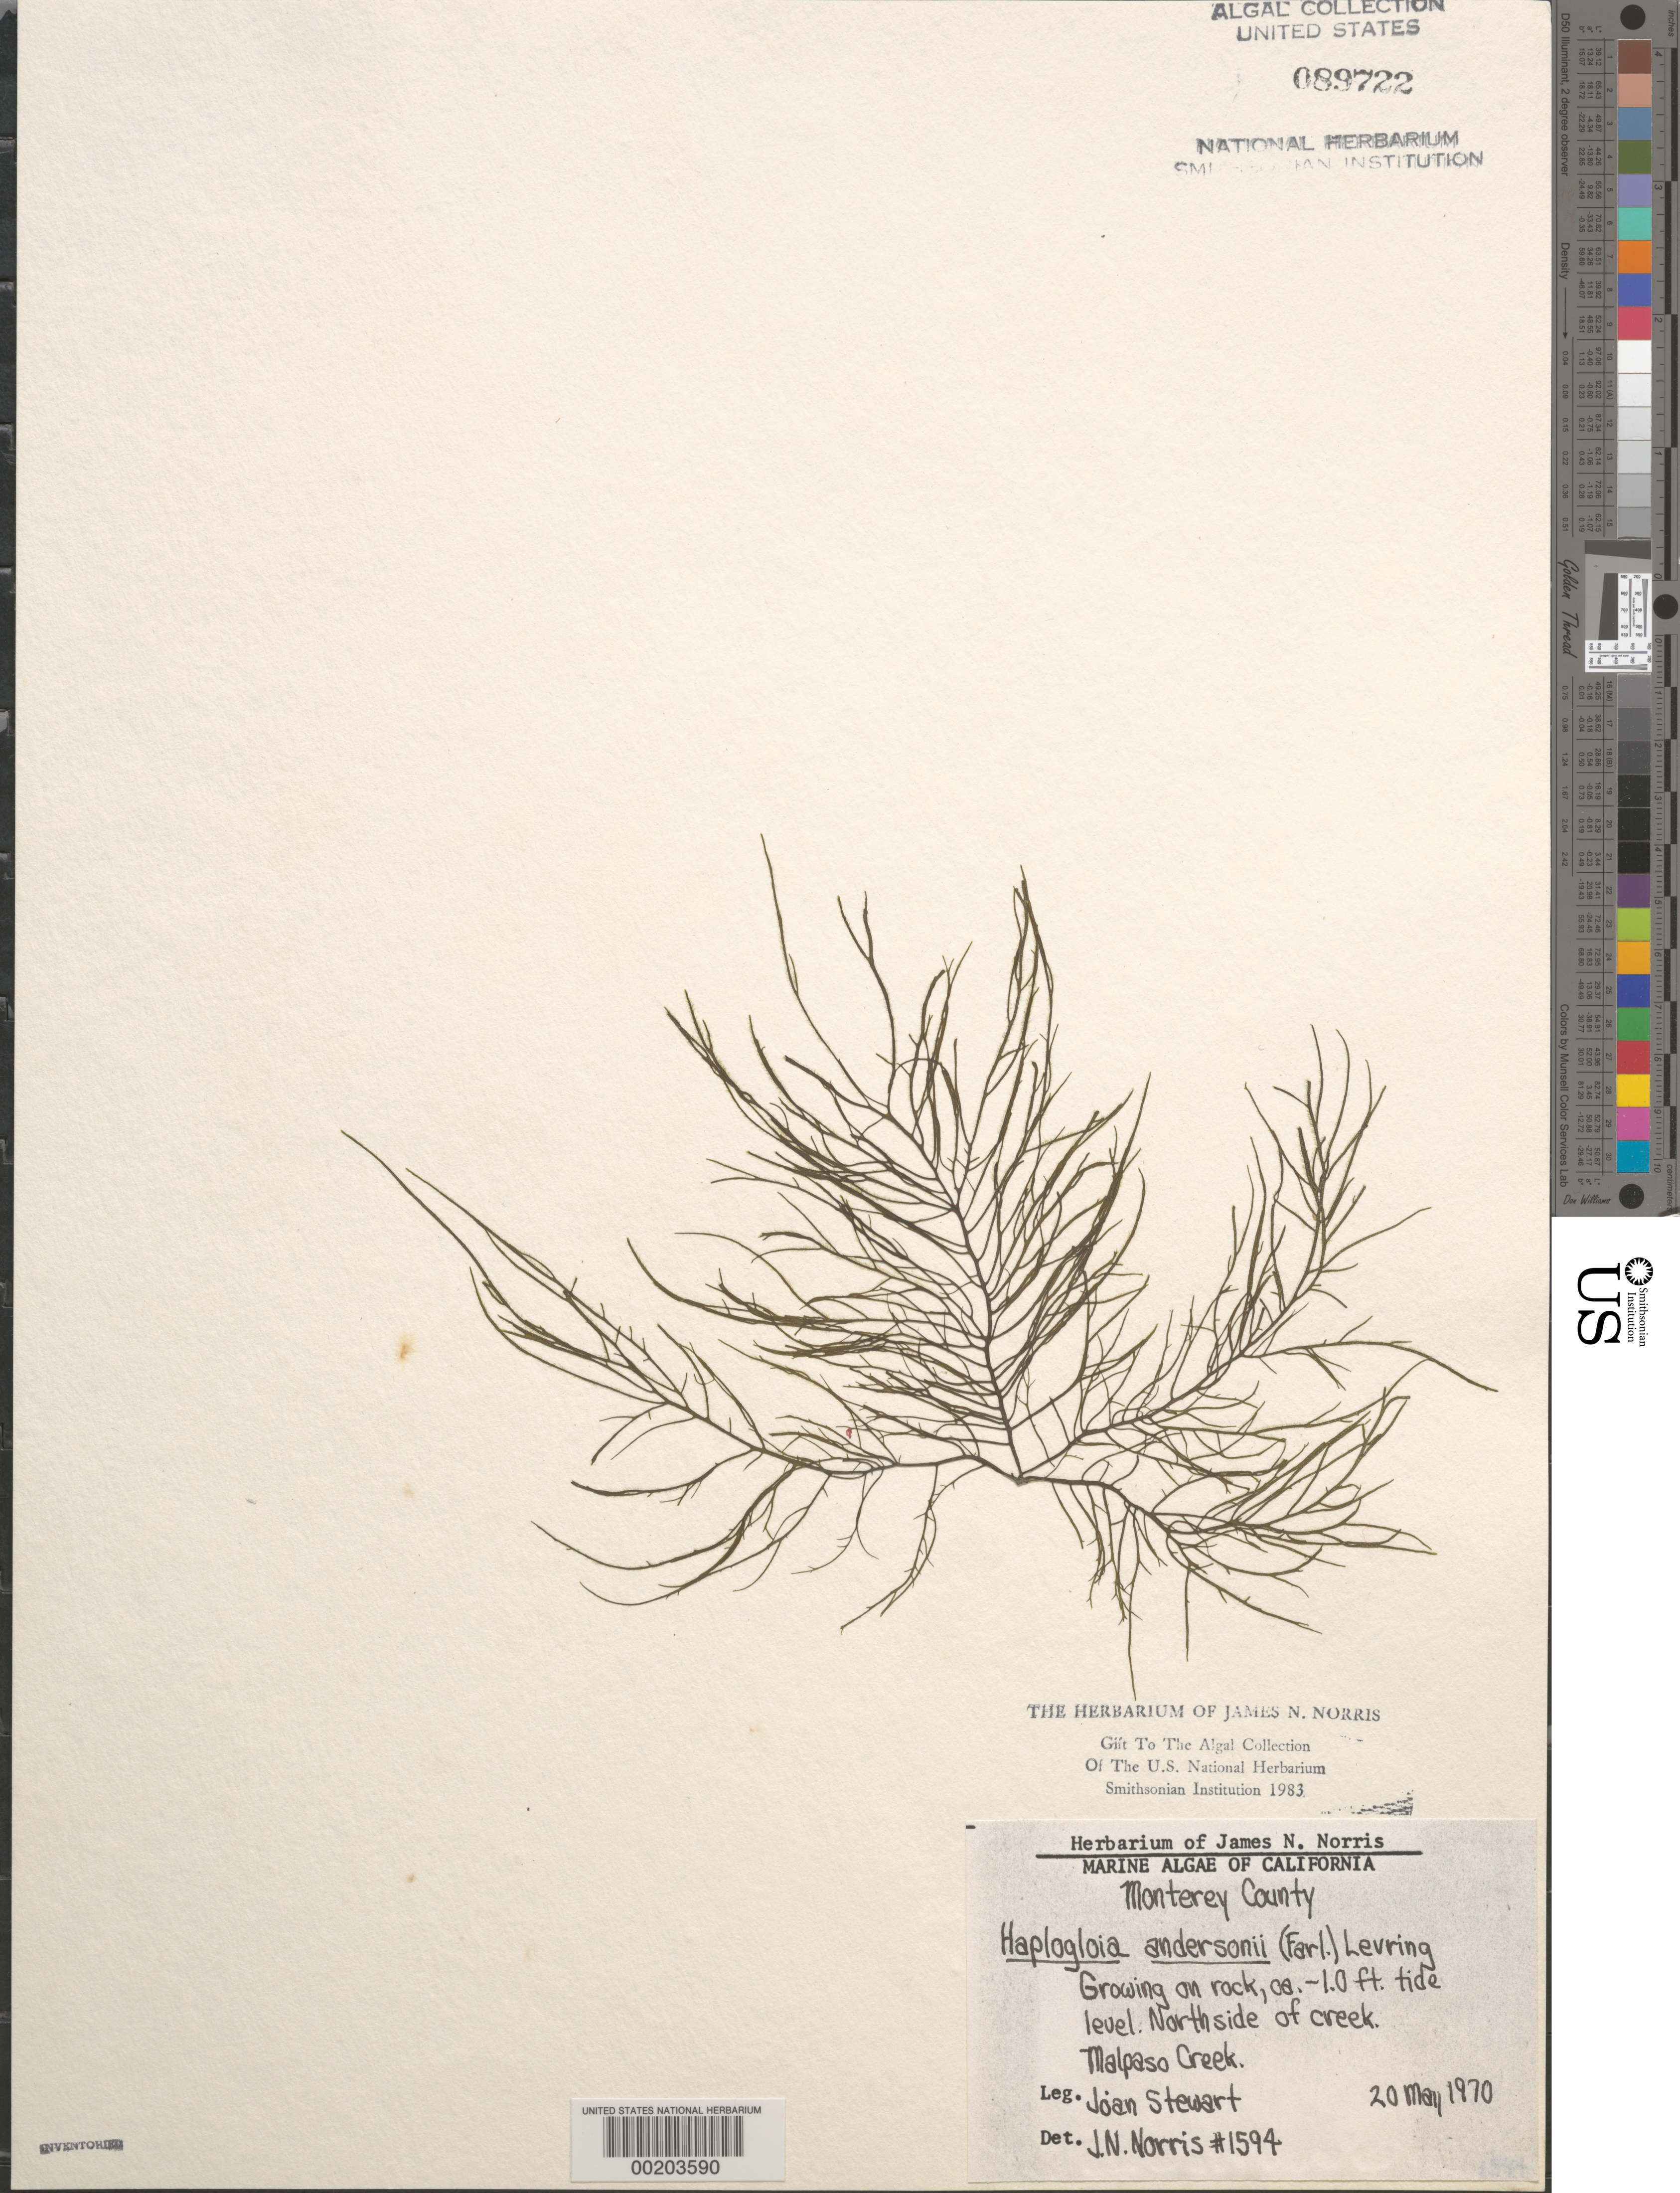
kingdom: Chromista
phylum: Ochrophyta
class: Phaeophyceae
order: Ectocarpales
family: Chordariaceae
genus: Haplogloia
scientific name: Haplogloia andersonii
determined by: Norris, James N.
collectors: J. Stewart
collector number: JN-1594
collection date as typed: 20 May 1970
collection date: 1970-05-20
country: United States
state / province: California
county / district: Monterey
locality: Malpaso Creek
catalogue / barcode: US 89722